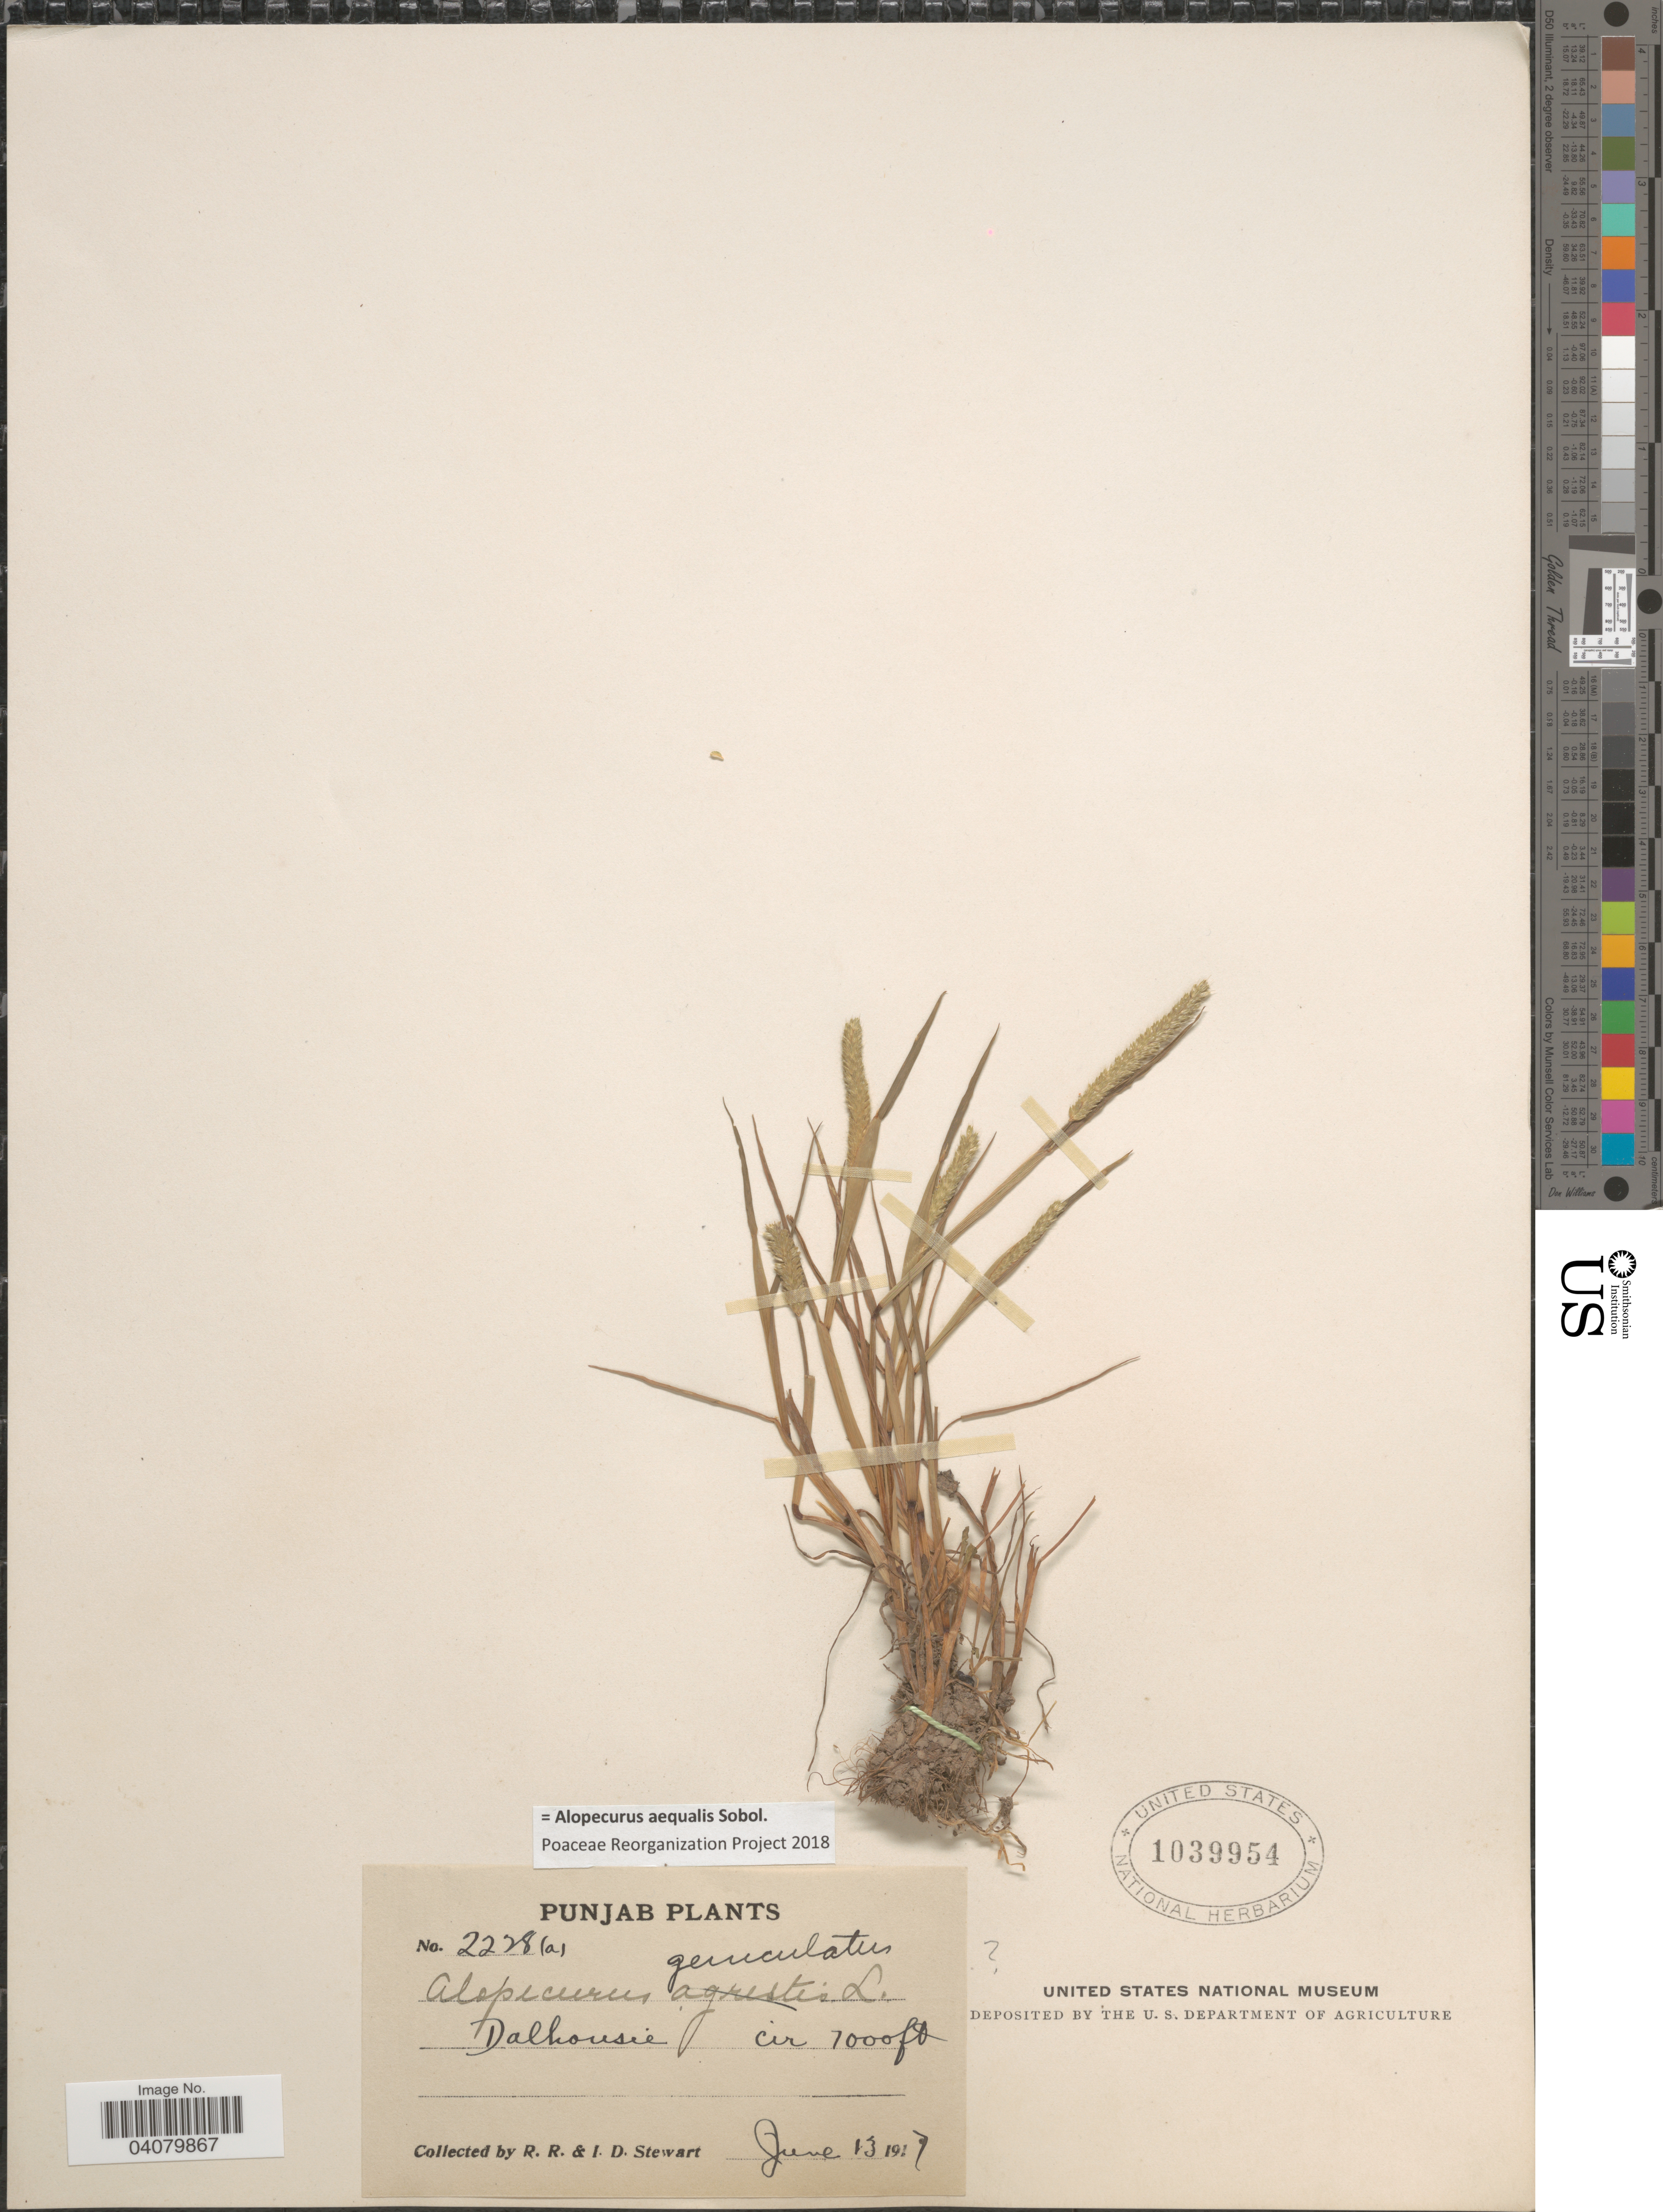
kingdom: Plantae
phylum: Tracheophyta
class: Liliopsida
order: Poales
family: Poaceae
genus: Alopecurus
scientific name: Alopecurus aequalis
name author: Sobol.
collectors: R. Stewart & I. Stewart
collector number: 2228(a)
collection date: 1917-06-13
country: India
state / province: Punjab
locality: Dalhousie.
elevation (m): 2134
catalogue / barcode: US 1039954